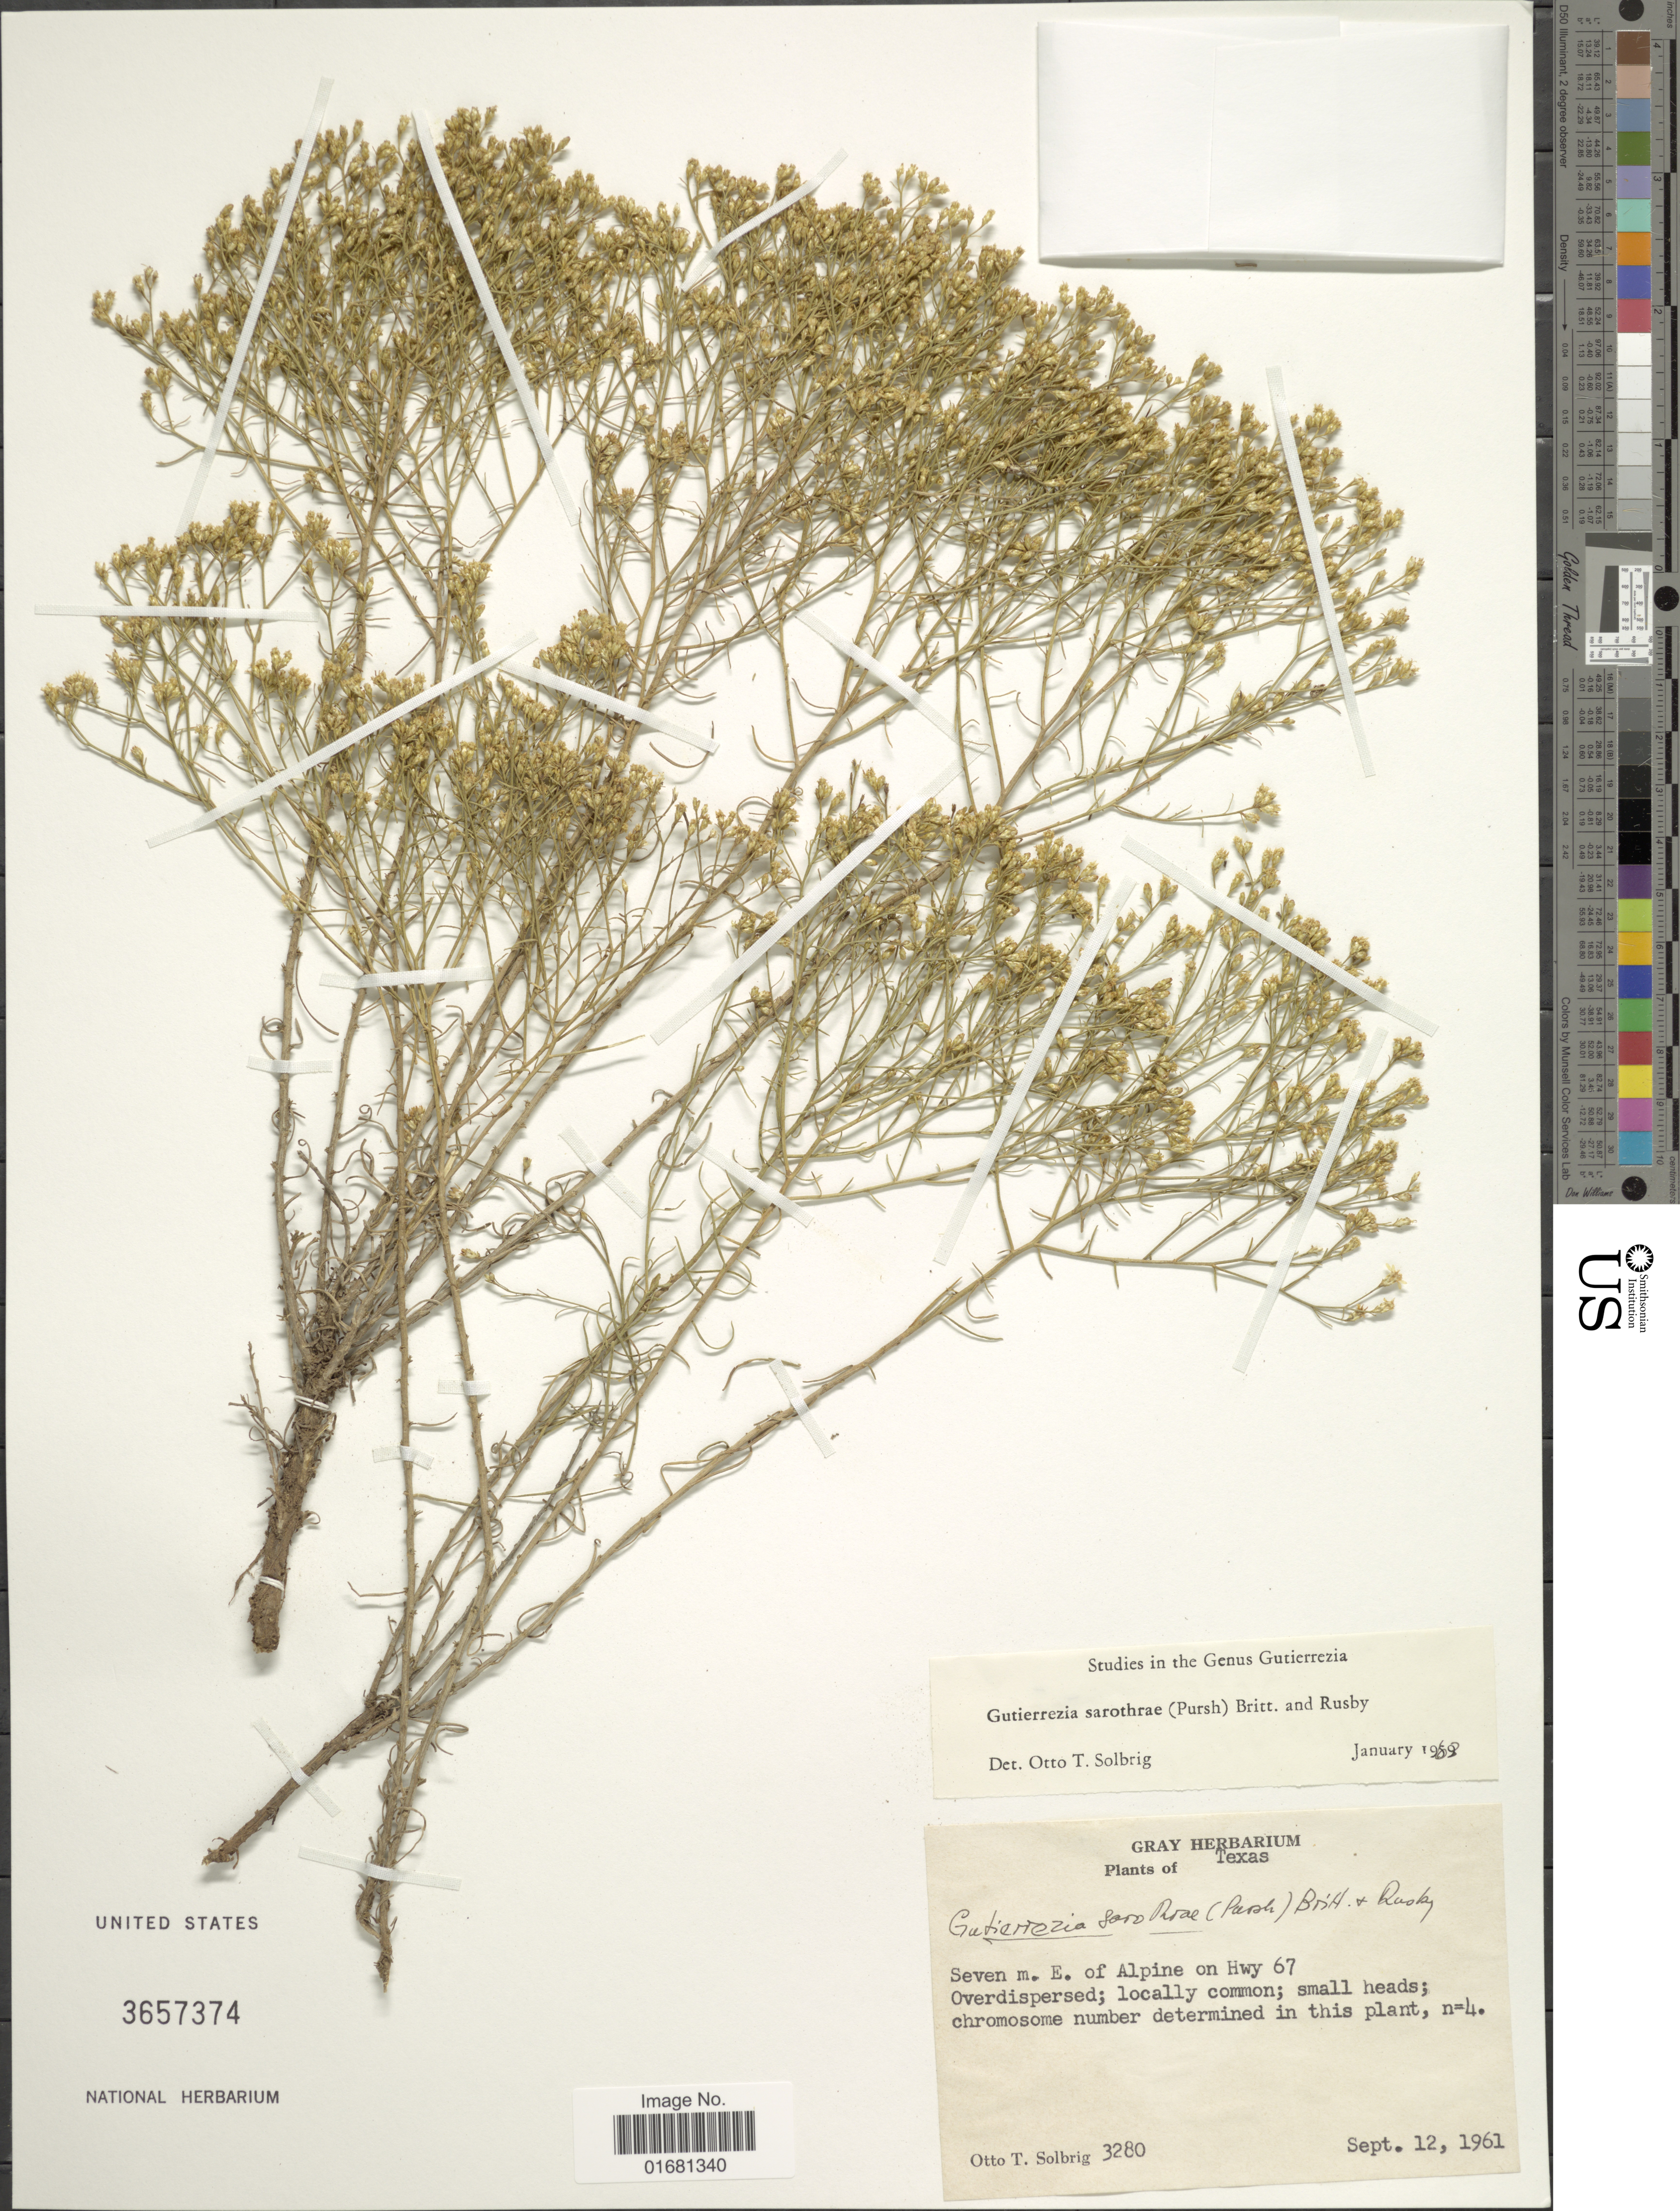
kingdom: Plantae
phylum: Tracheophyta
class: Magnoliopsida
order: Asterales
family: Asteraceae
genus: Gutierrezia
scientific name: Gutierrezia sarothrae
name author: (Pursh) Britton & Rusby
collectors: O. T. Solbrig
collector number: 3280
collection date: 1961-09-12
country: United States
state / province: Texas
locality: Seven m. E. of Alpine on Hwy 67.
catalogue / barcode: US 3657374